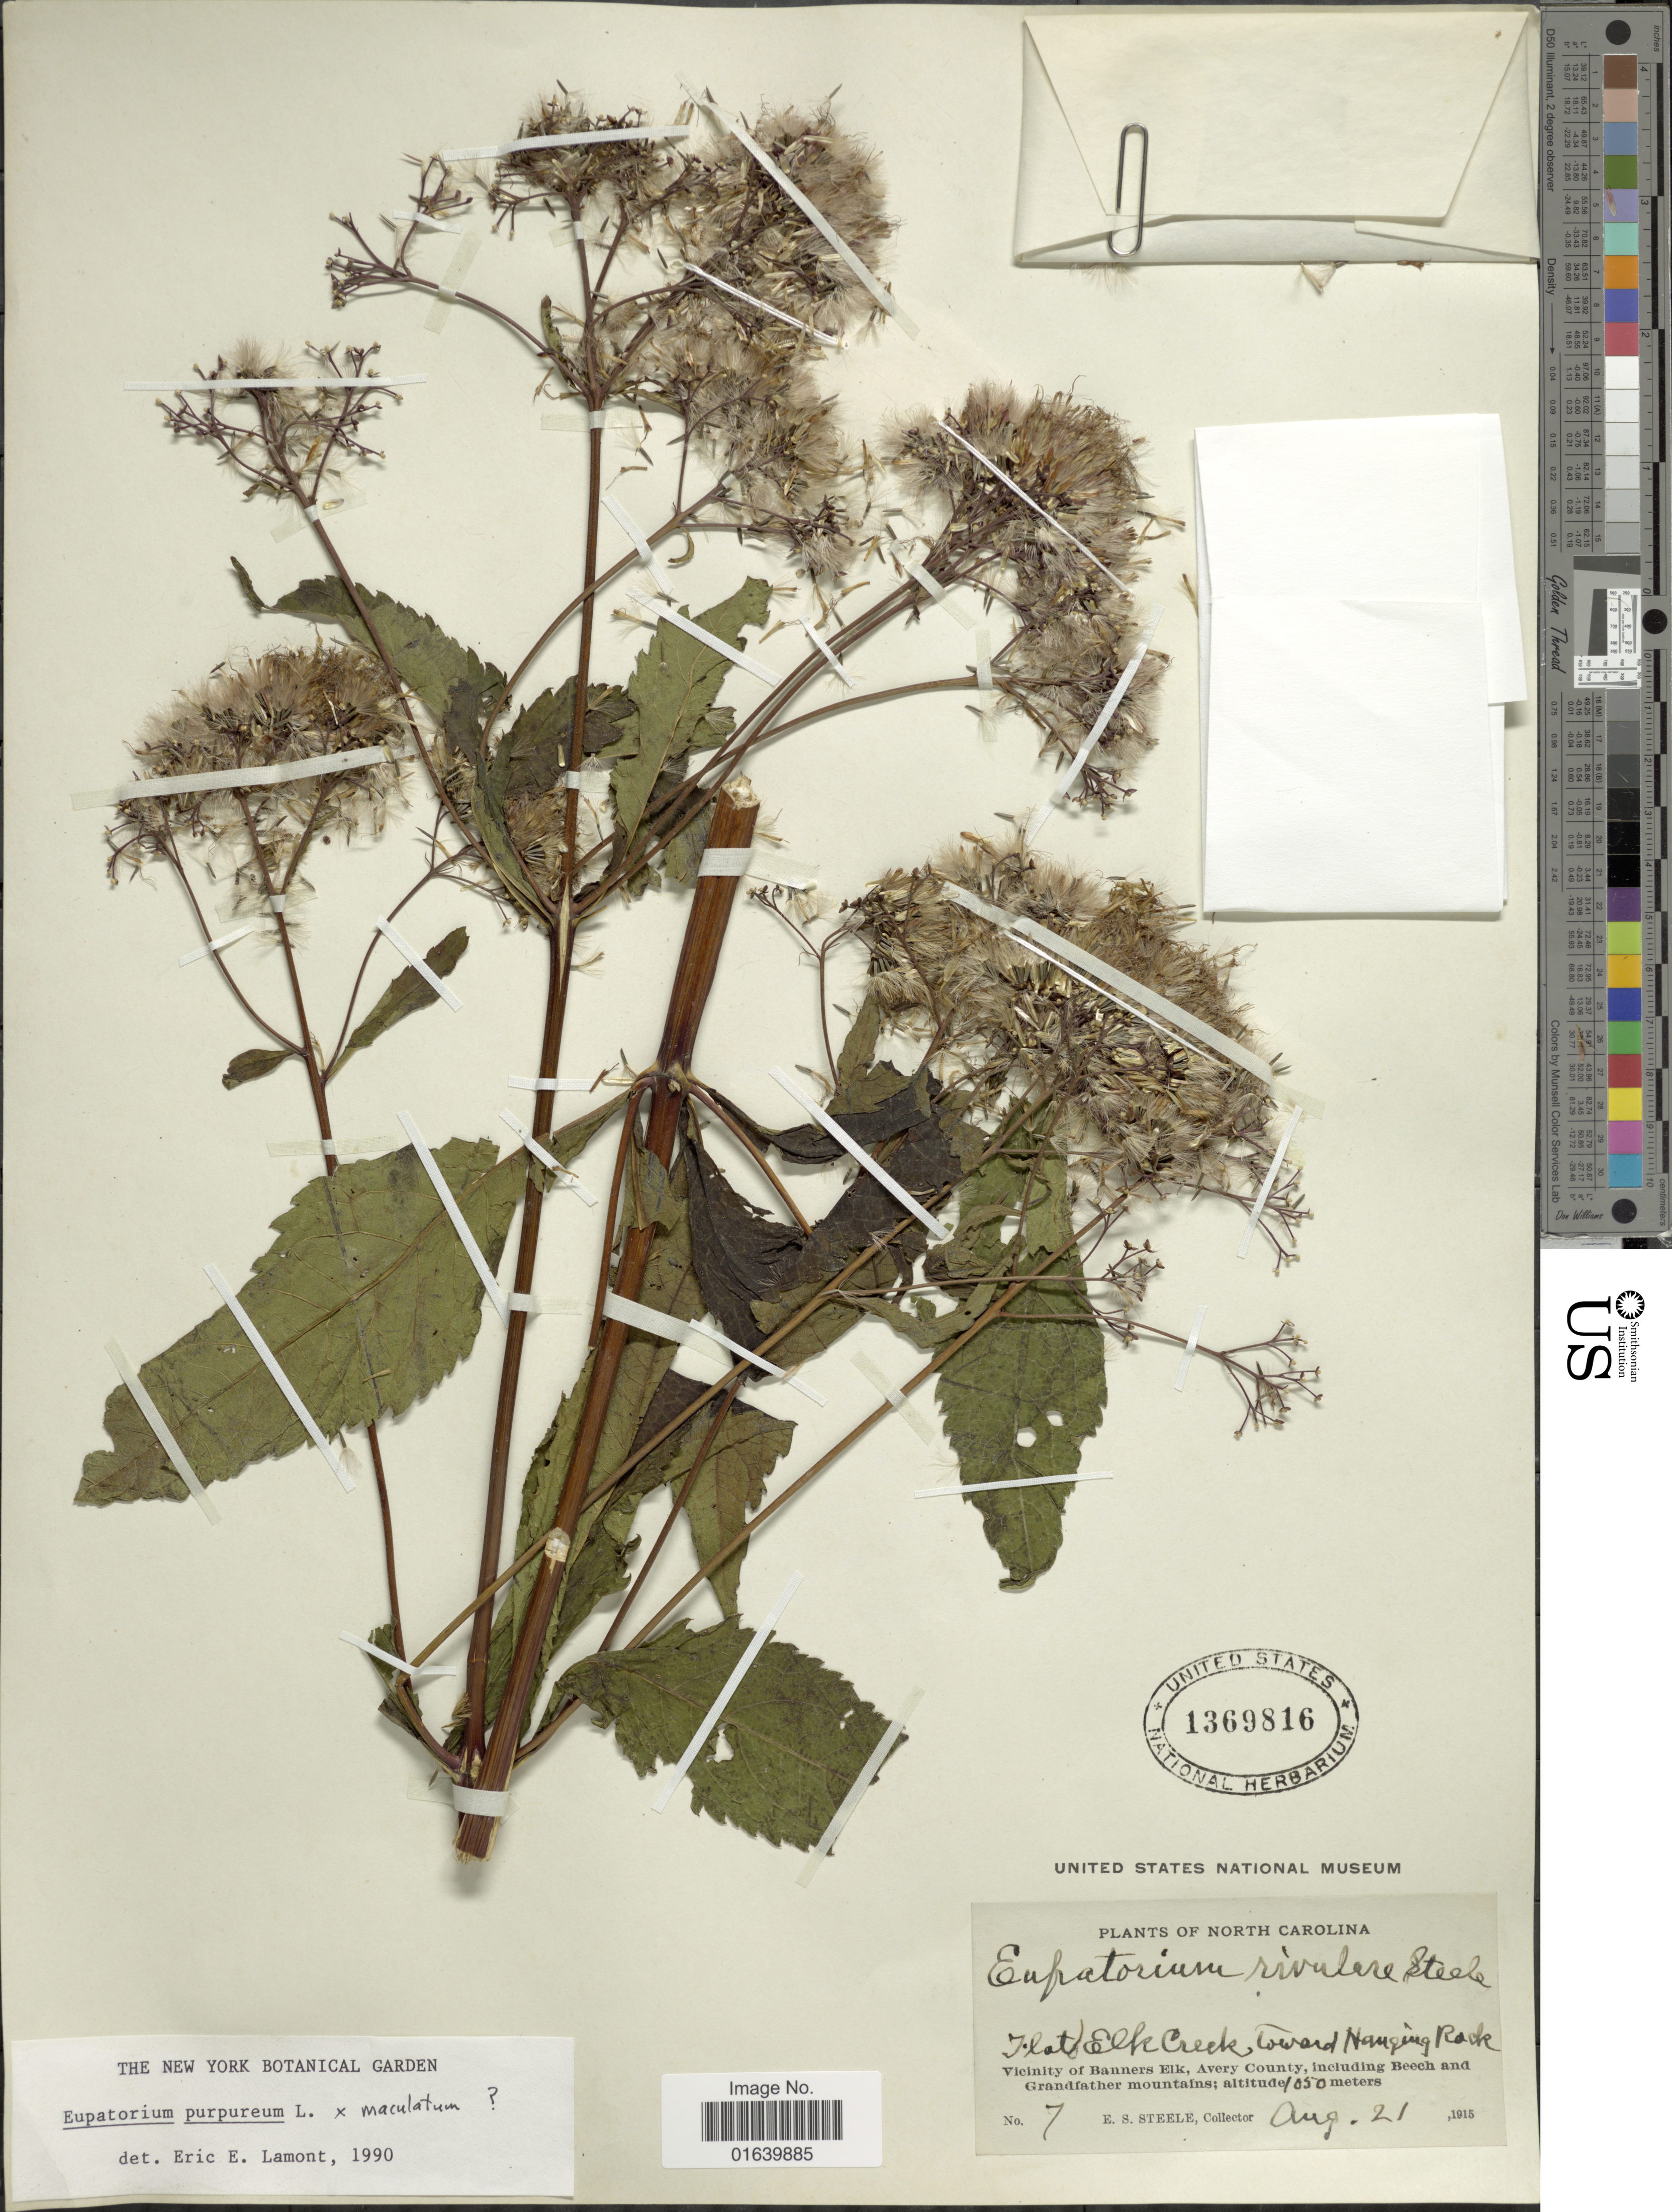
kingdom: Plantae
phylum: Tracheophyta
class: Magnoliopsida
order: Asterales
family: Asteraceae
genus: Eupatorium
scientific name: Eupatorium purpureum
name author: (L.) E.E. Lamont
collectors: E. Steele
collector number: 7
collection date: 1915-08-21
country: United States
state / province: North Carolina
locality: North Carolina, Flat Elke Creek, toward Hanging Rock, vicinity of Banners Elk, Avery County, including Beech and Grandfather mountains.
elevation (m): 1050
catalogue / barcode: US 1369816